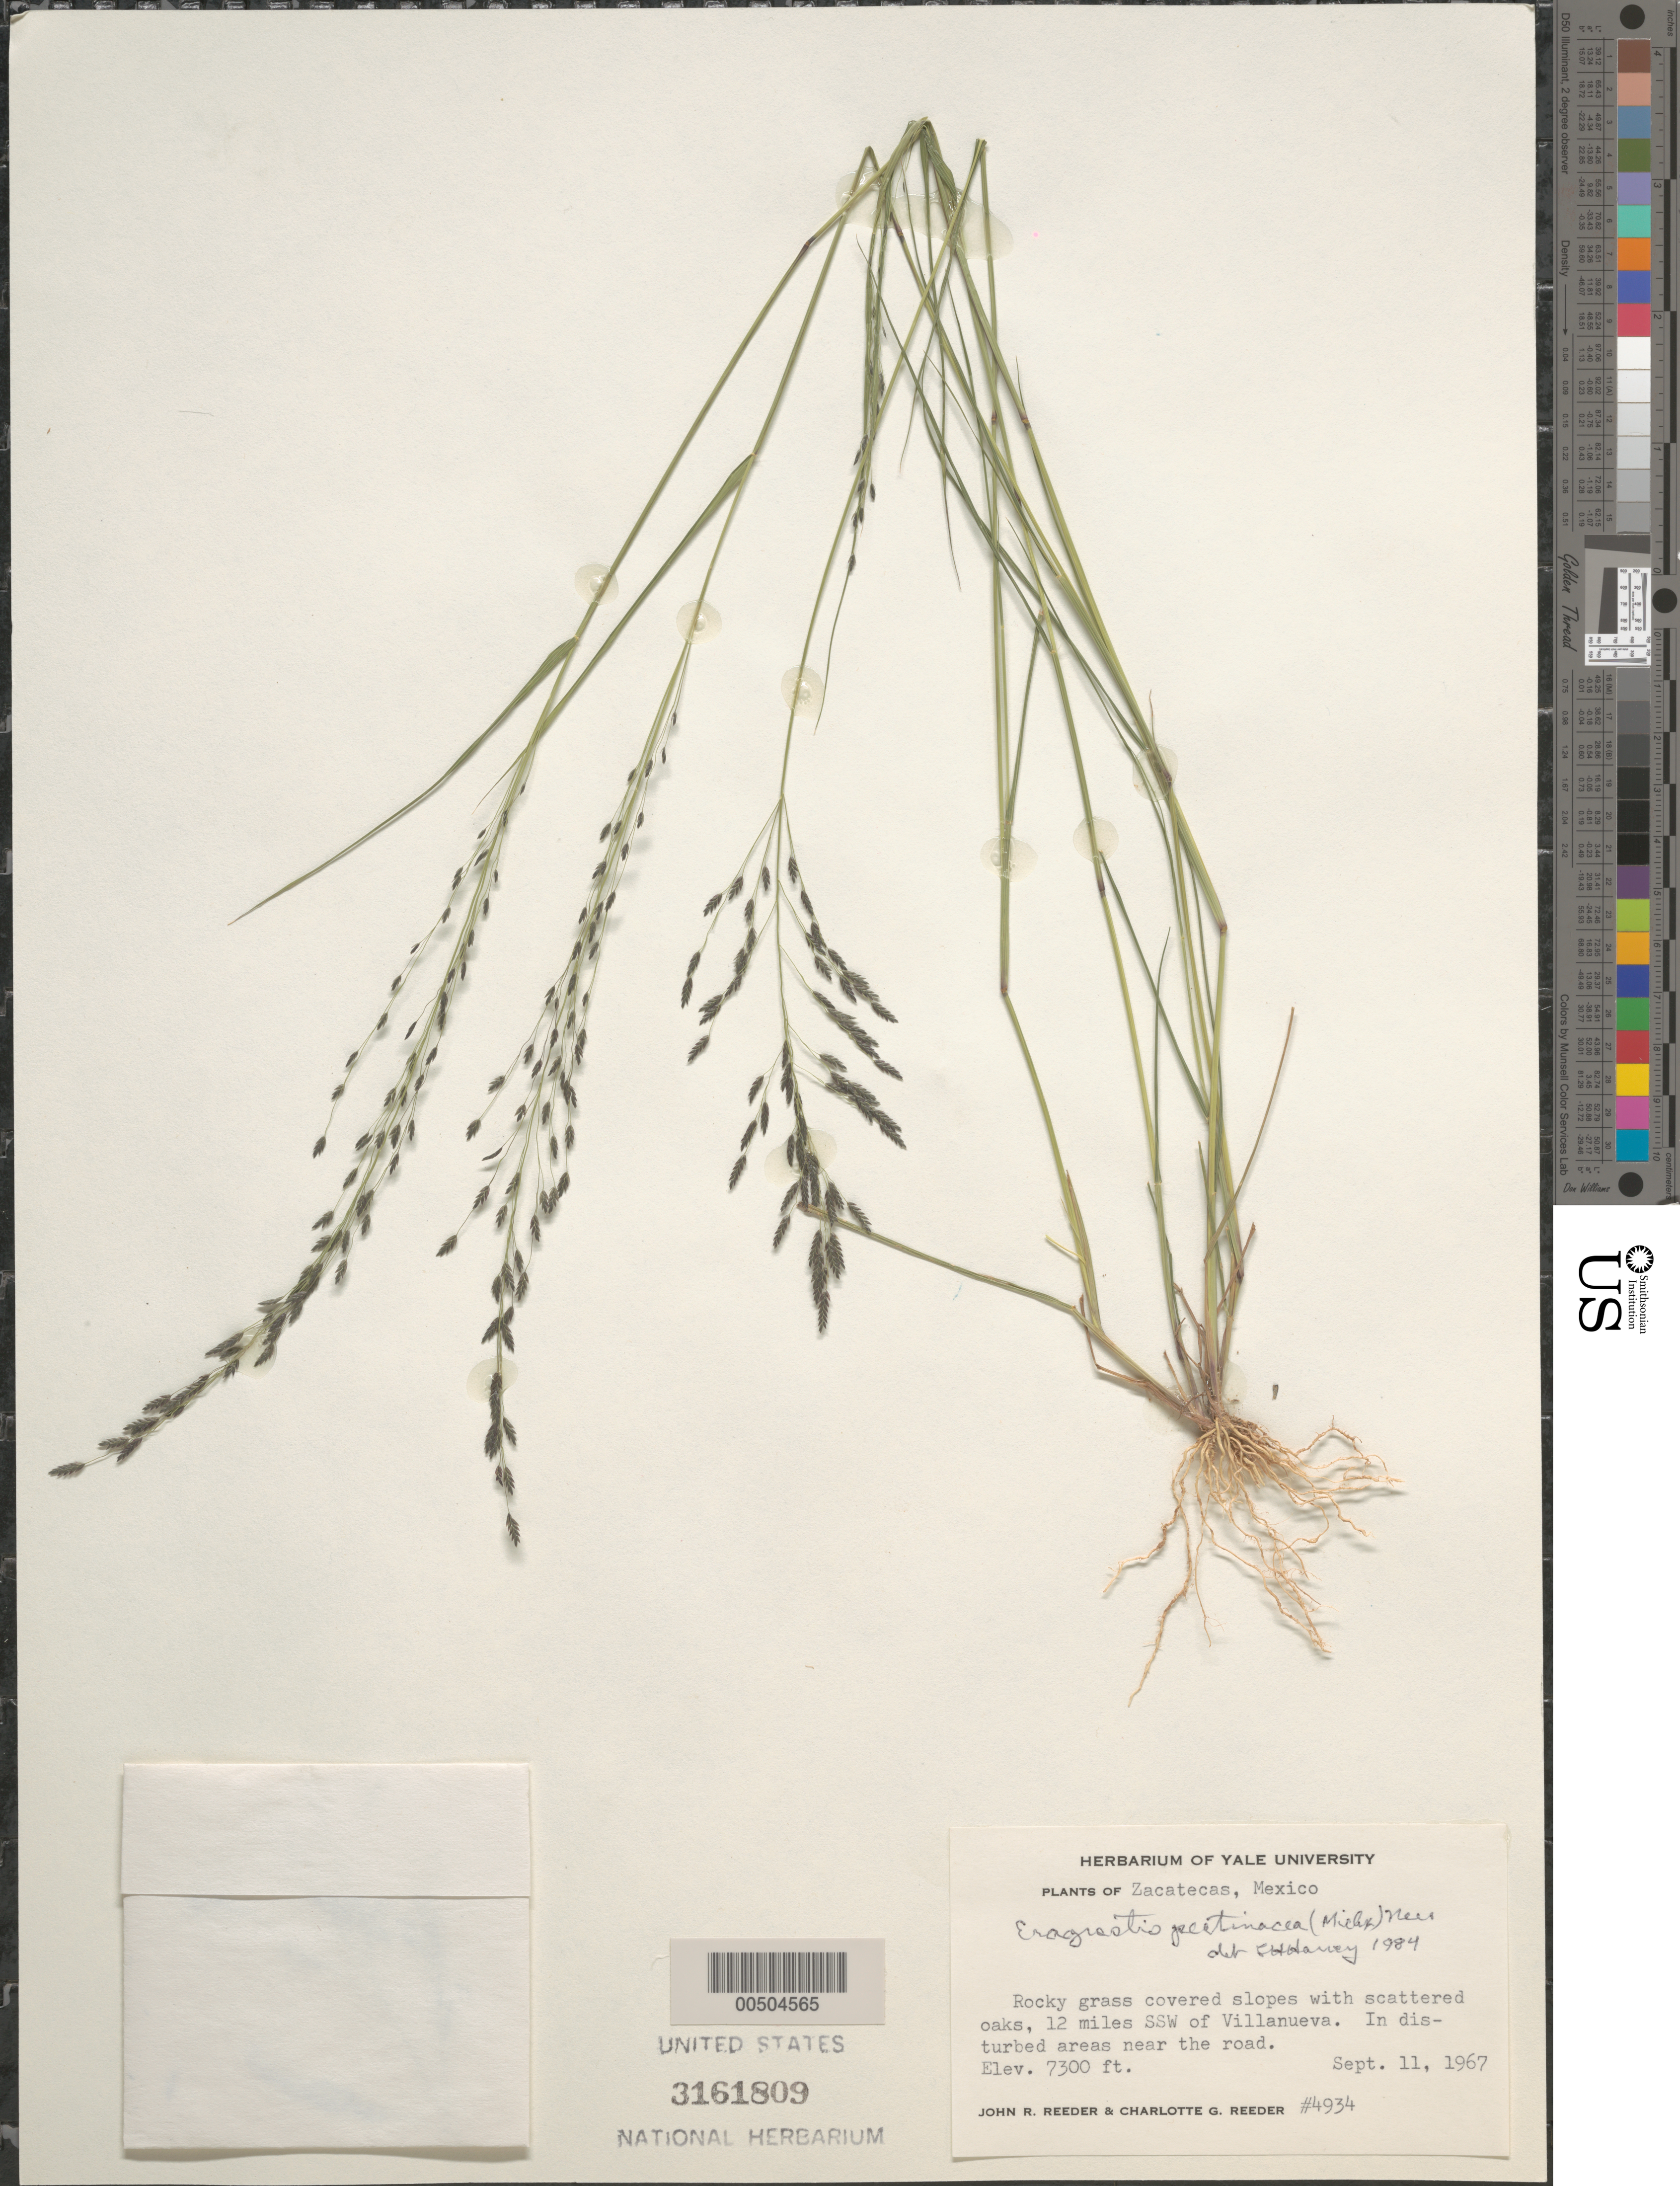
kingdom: Plantae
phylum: Tracheophyta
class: Liliopsida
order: Poales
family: Poaceae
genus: Eragrostis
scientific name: Eragrostis pectinacea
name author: (Michx.) Nees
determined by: Harvey, L. H.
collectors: J. R. Reeder & C. G. Reeder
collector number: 4934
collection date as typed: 11 Sep 1967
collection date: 1967-09-11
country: Mexico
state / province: Zacatecas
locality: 12 mi SSW of Villanueva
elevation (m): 2225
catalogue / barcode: US 3161809